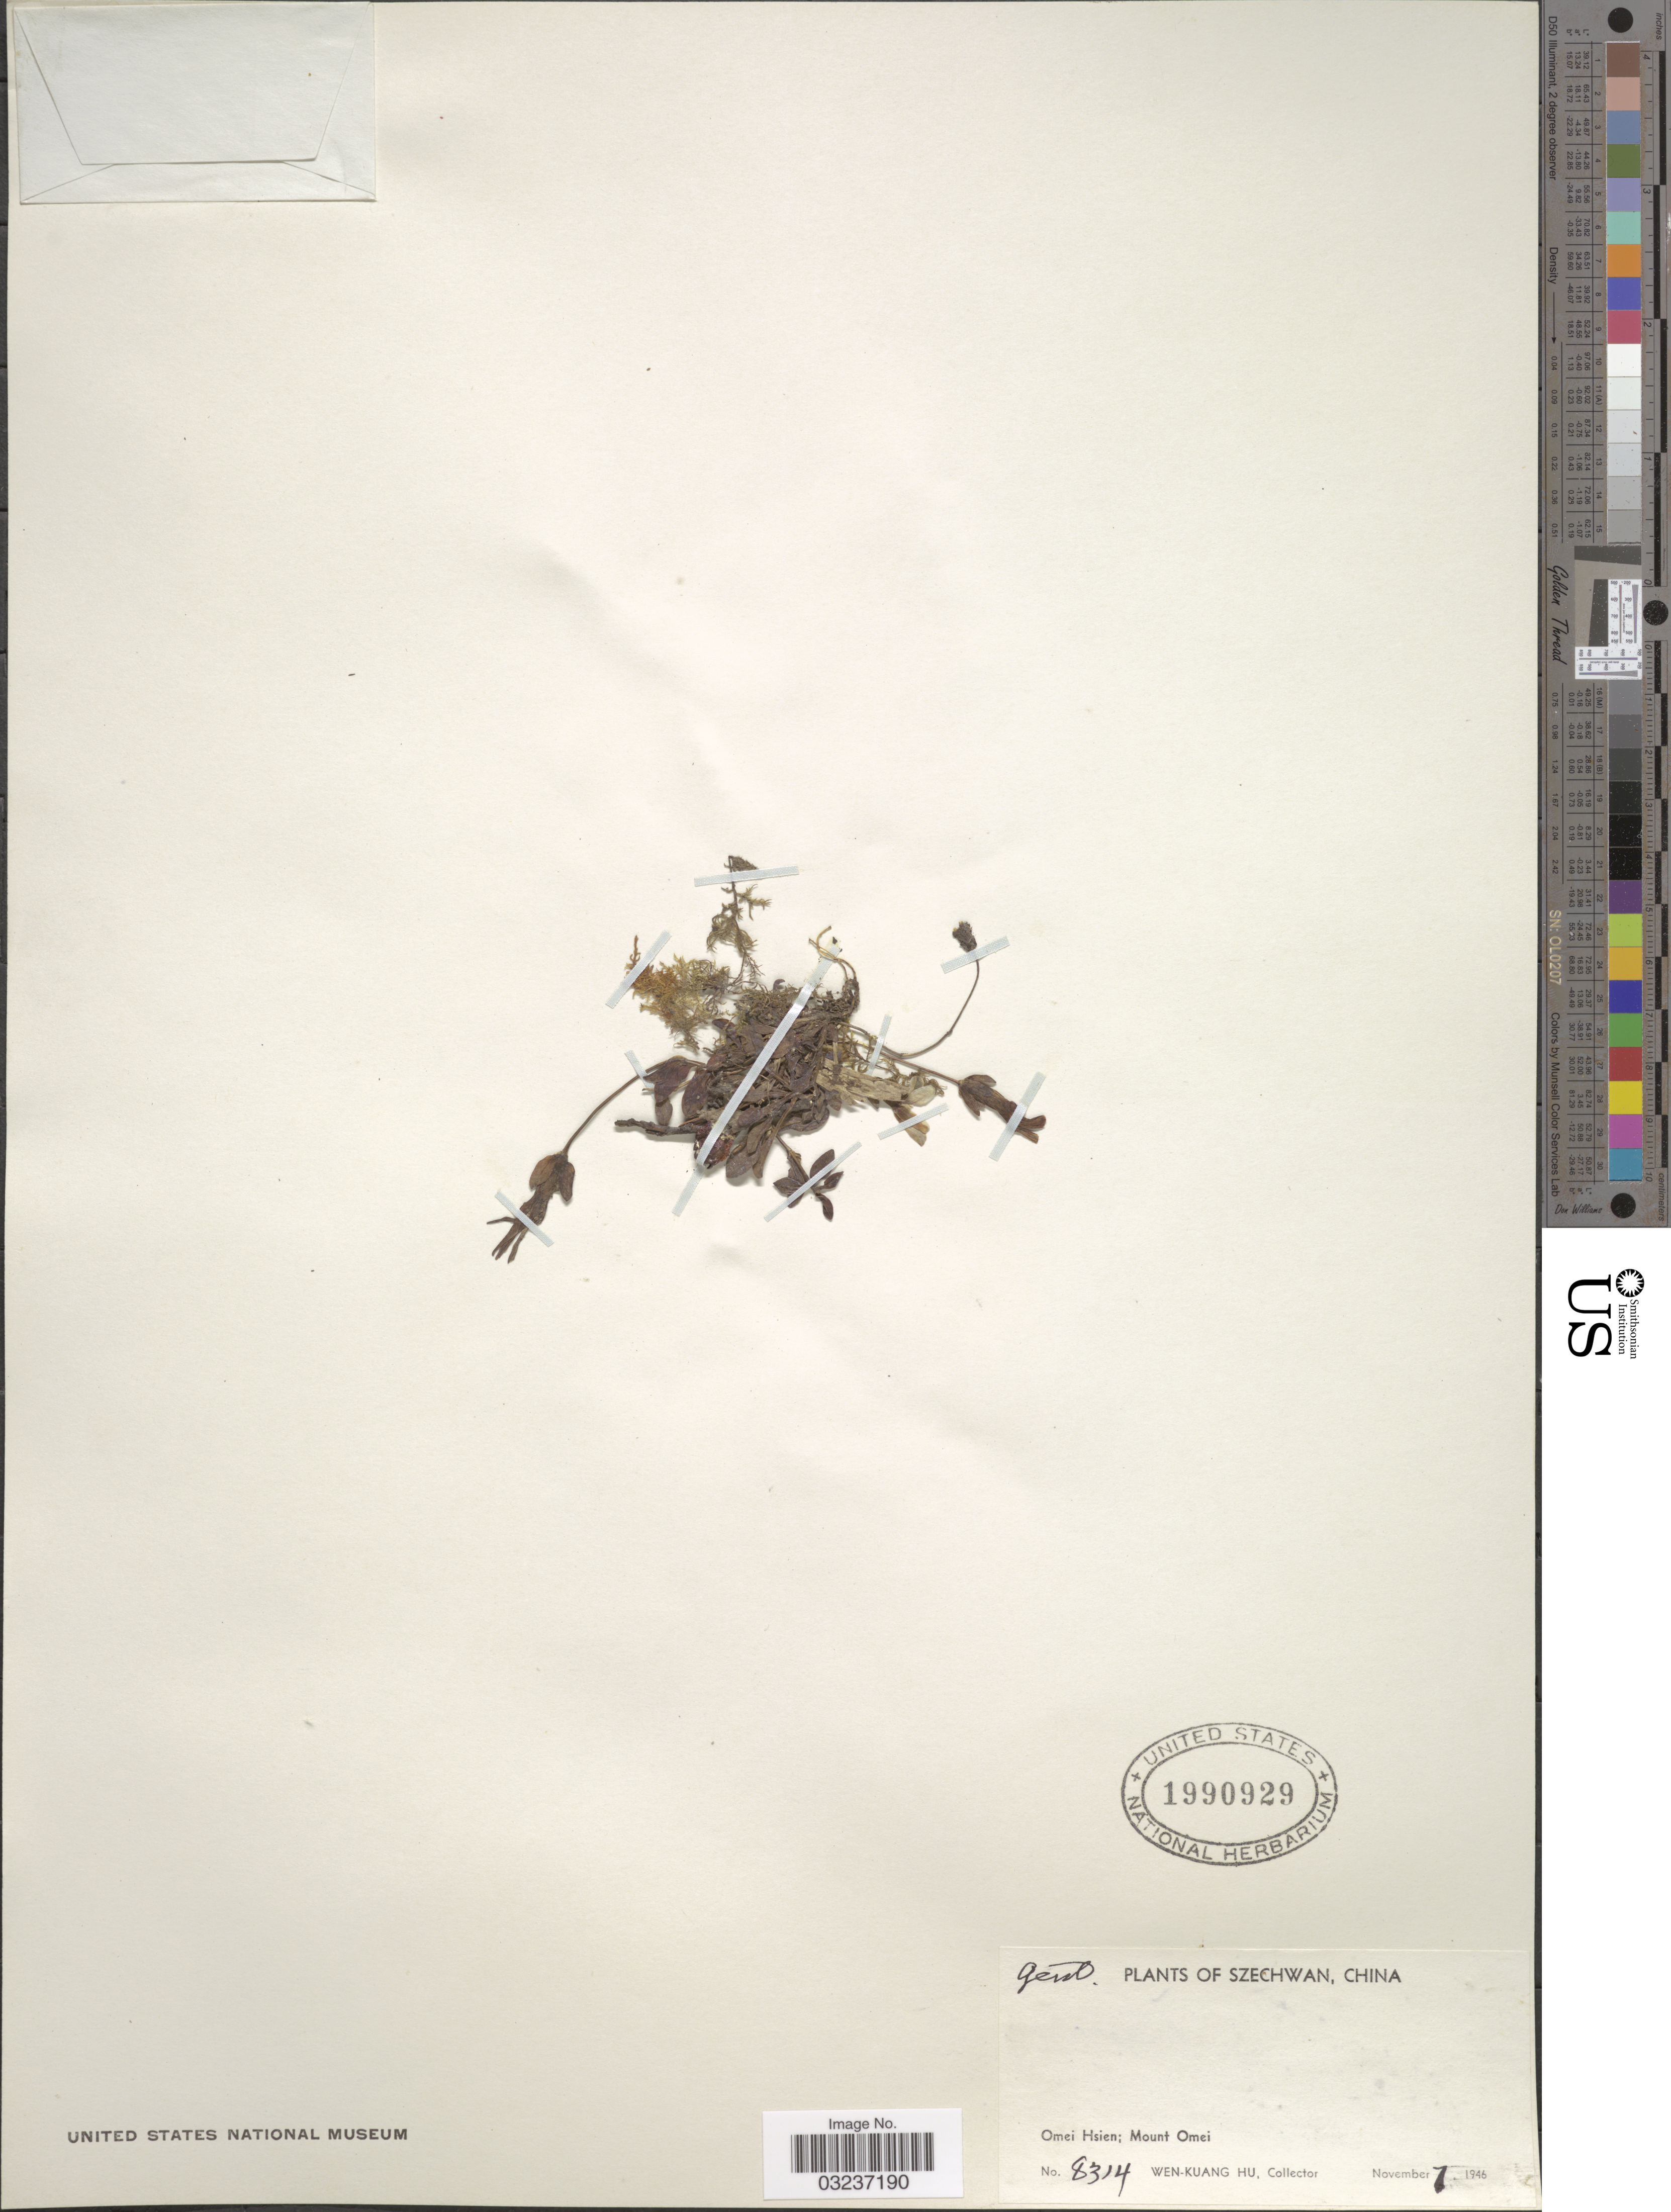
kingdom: Plantae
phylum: Tracheophyta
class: Magnoliopsida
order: Gentianales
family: Gentianaceae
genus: Gentiana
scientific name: Gentiana sp.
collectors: W. K. Hu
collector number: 8314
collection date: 1946-11-07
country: China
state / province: Sichuan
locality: Szechwan. Omei Hsien; Mount Omei.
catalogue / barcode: US 1990929